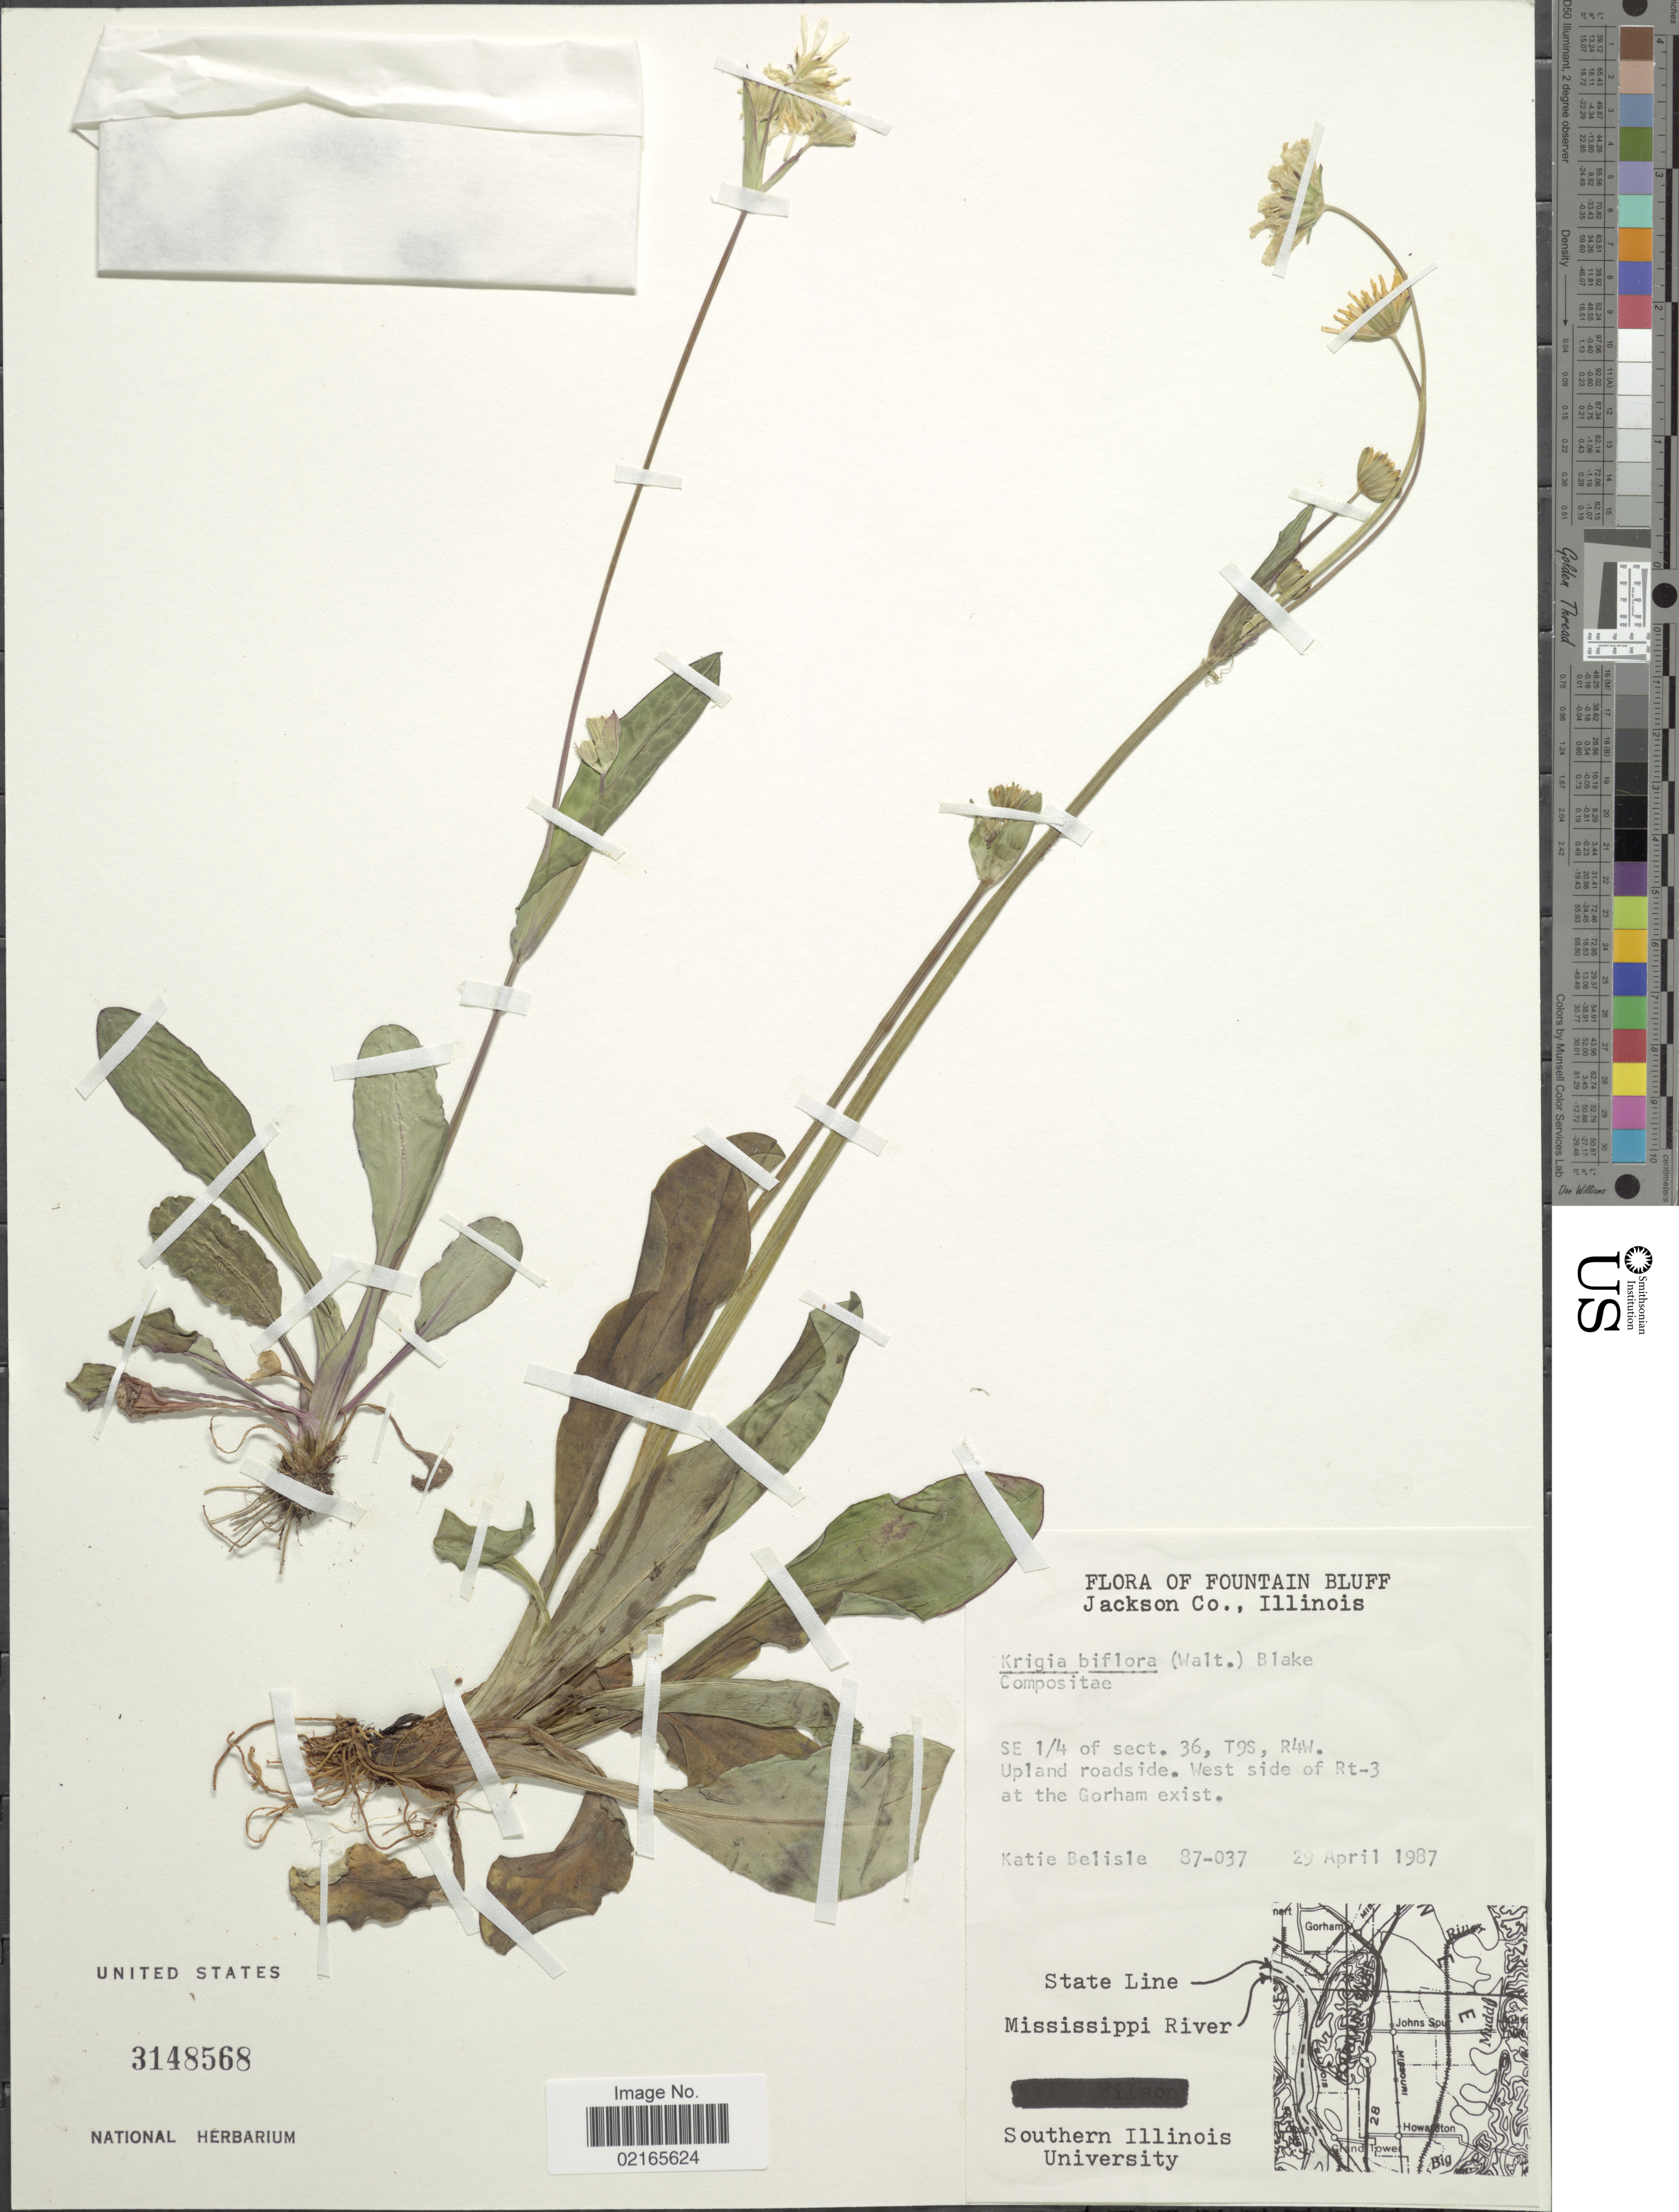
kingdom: Plantae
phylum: Tracheophyta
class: Magnoliopsida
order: Asterales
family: Asteraceae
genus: Krigia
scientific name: Krigia biflora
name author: (Walter) S.F. Blake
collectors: K. Belisle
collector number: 87-037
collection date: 1987-04-29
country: United States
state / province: Illinois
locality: Fountain Bluff, Jackson Co., SE 1/4 of sect. 36, T9S, R4W., upland roadside, west side of Rt-3 at the Gorham exist, State line Mississippi River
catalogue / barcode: US 3148568